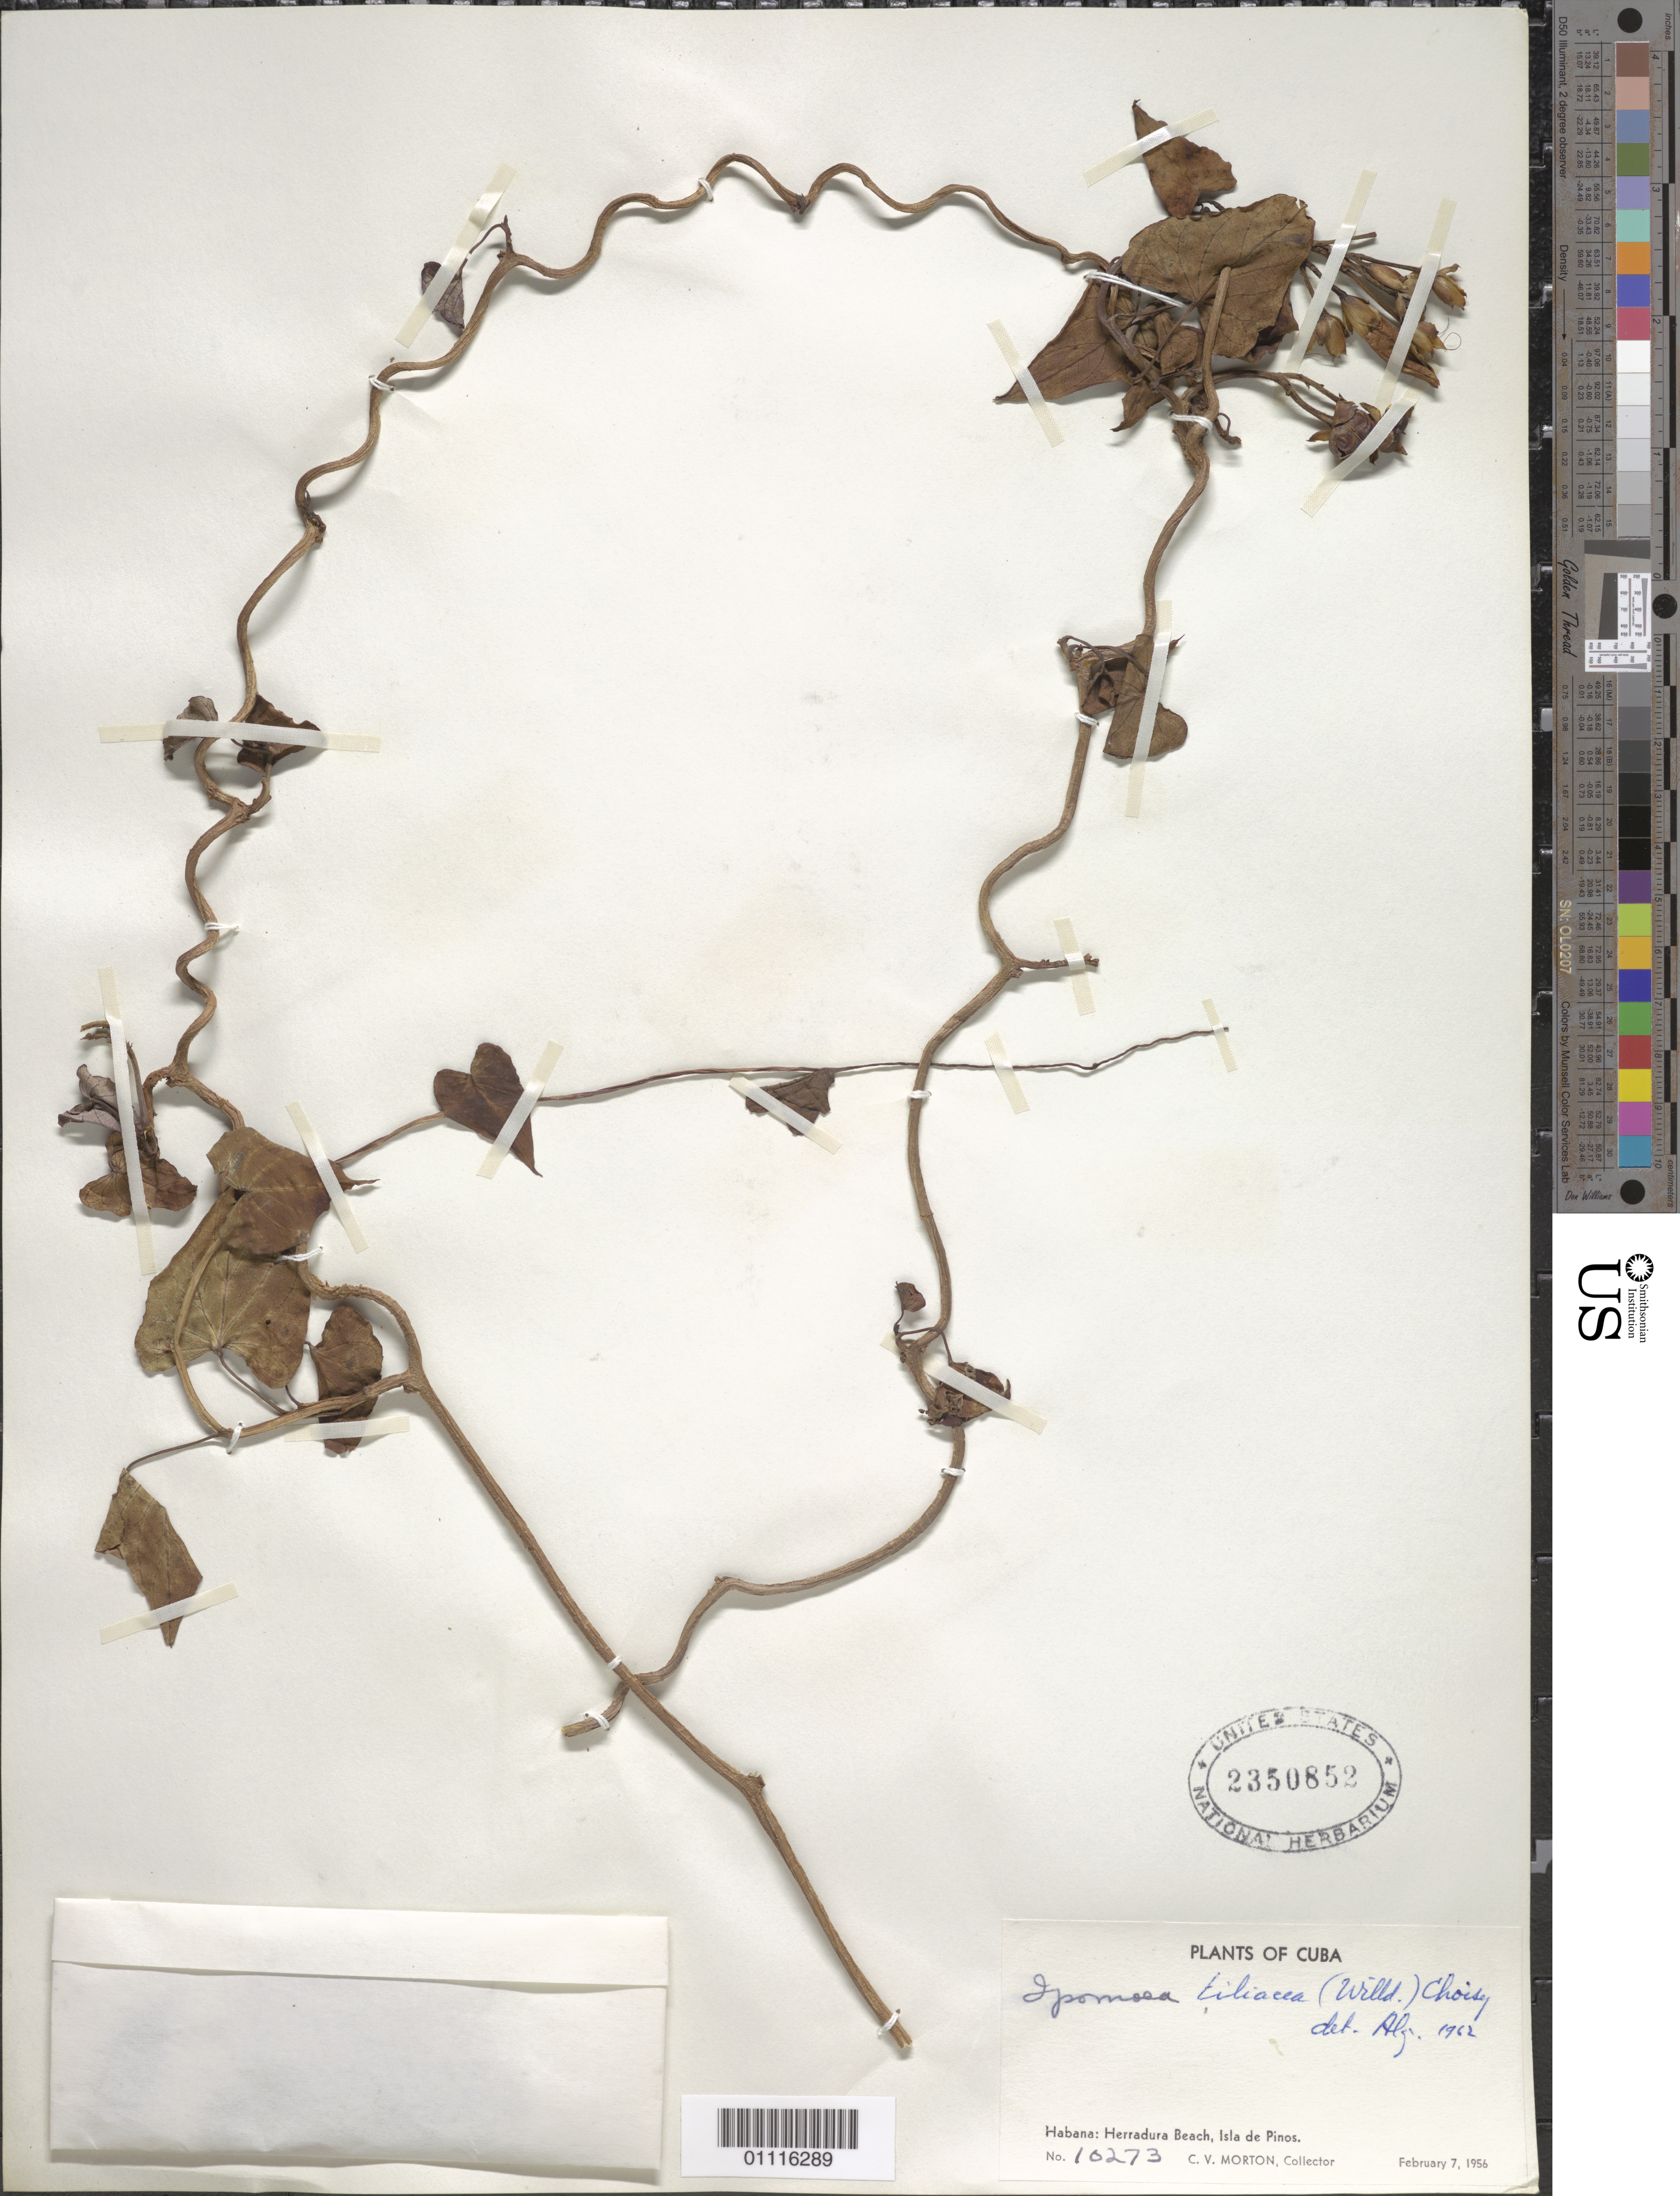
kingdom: Plantae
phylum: Tracheophyta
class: Magnoliopsida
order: Solanales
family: Convolvulaceae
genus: Ipomoea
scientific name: Ipomoea tiliacea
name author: (Willd.) Choisy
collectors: C. V. Morton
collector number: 10273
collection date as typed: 07 Feb 1956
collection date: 1956-02-07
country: Cuba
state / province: Isla de La Juventud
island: Isla de la Juventud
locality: Herradura Beach, Isla de Pinos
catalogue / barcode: US 2350852